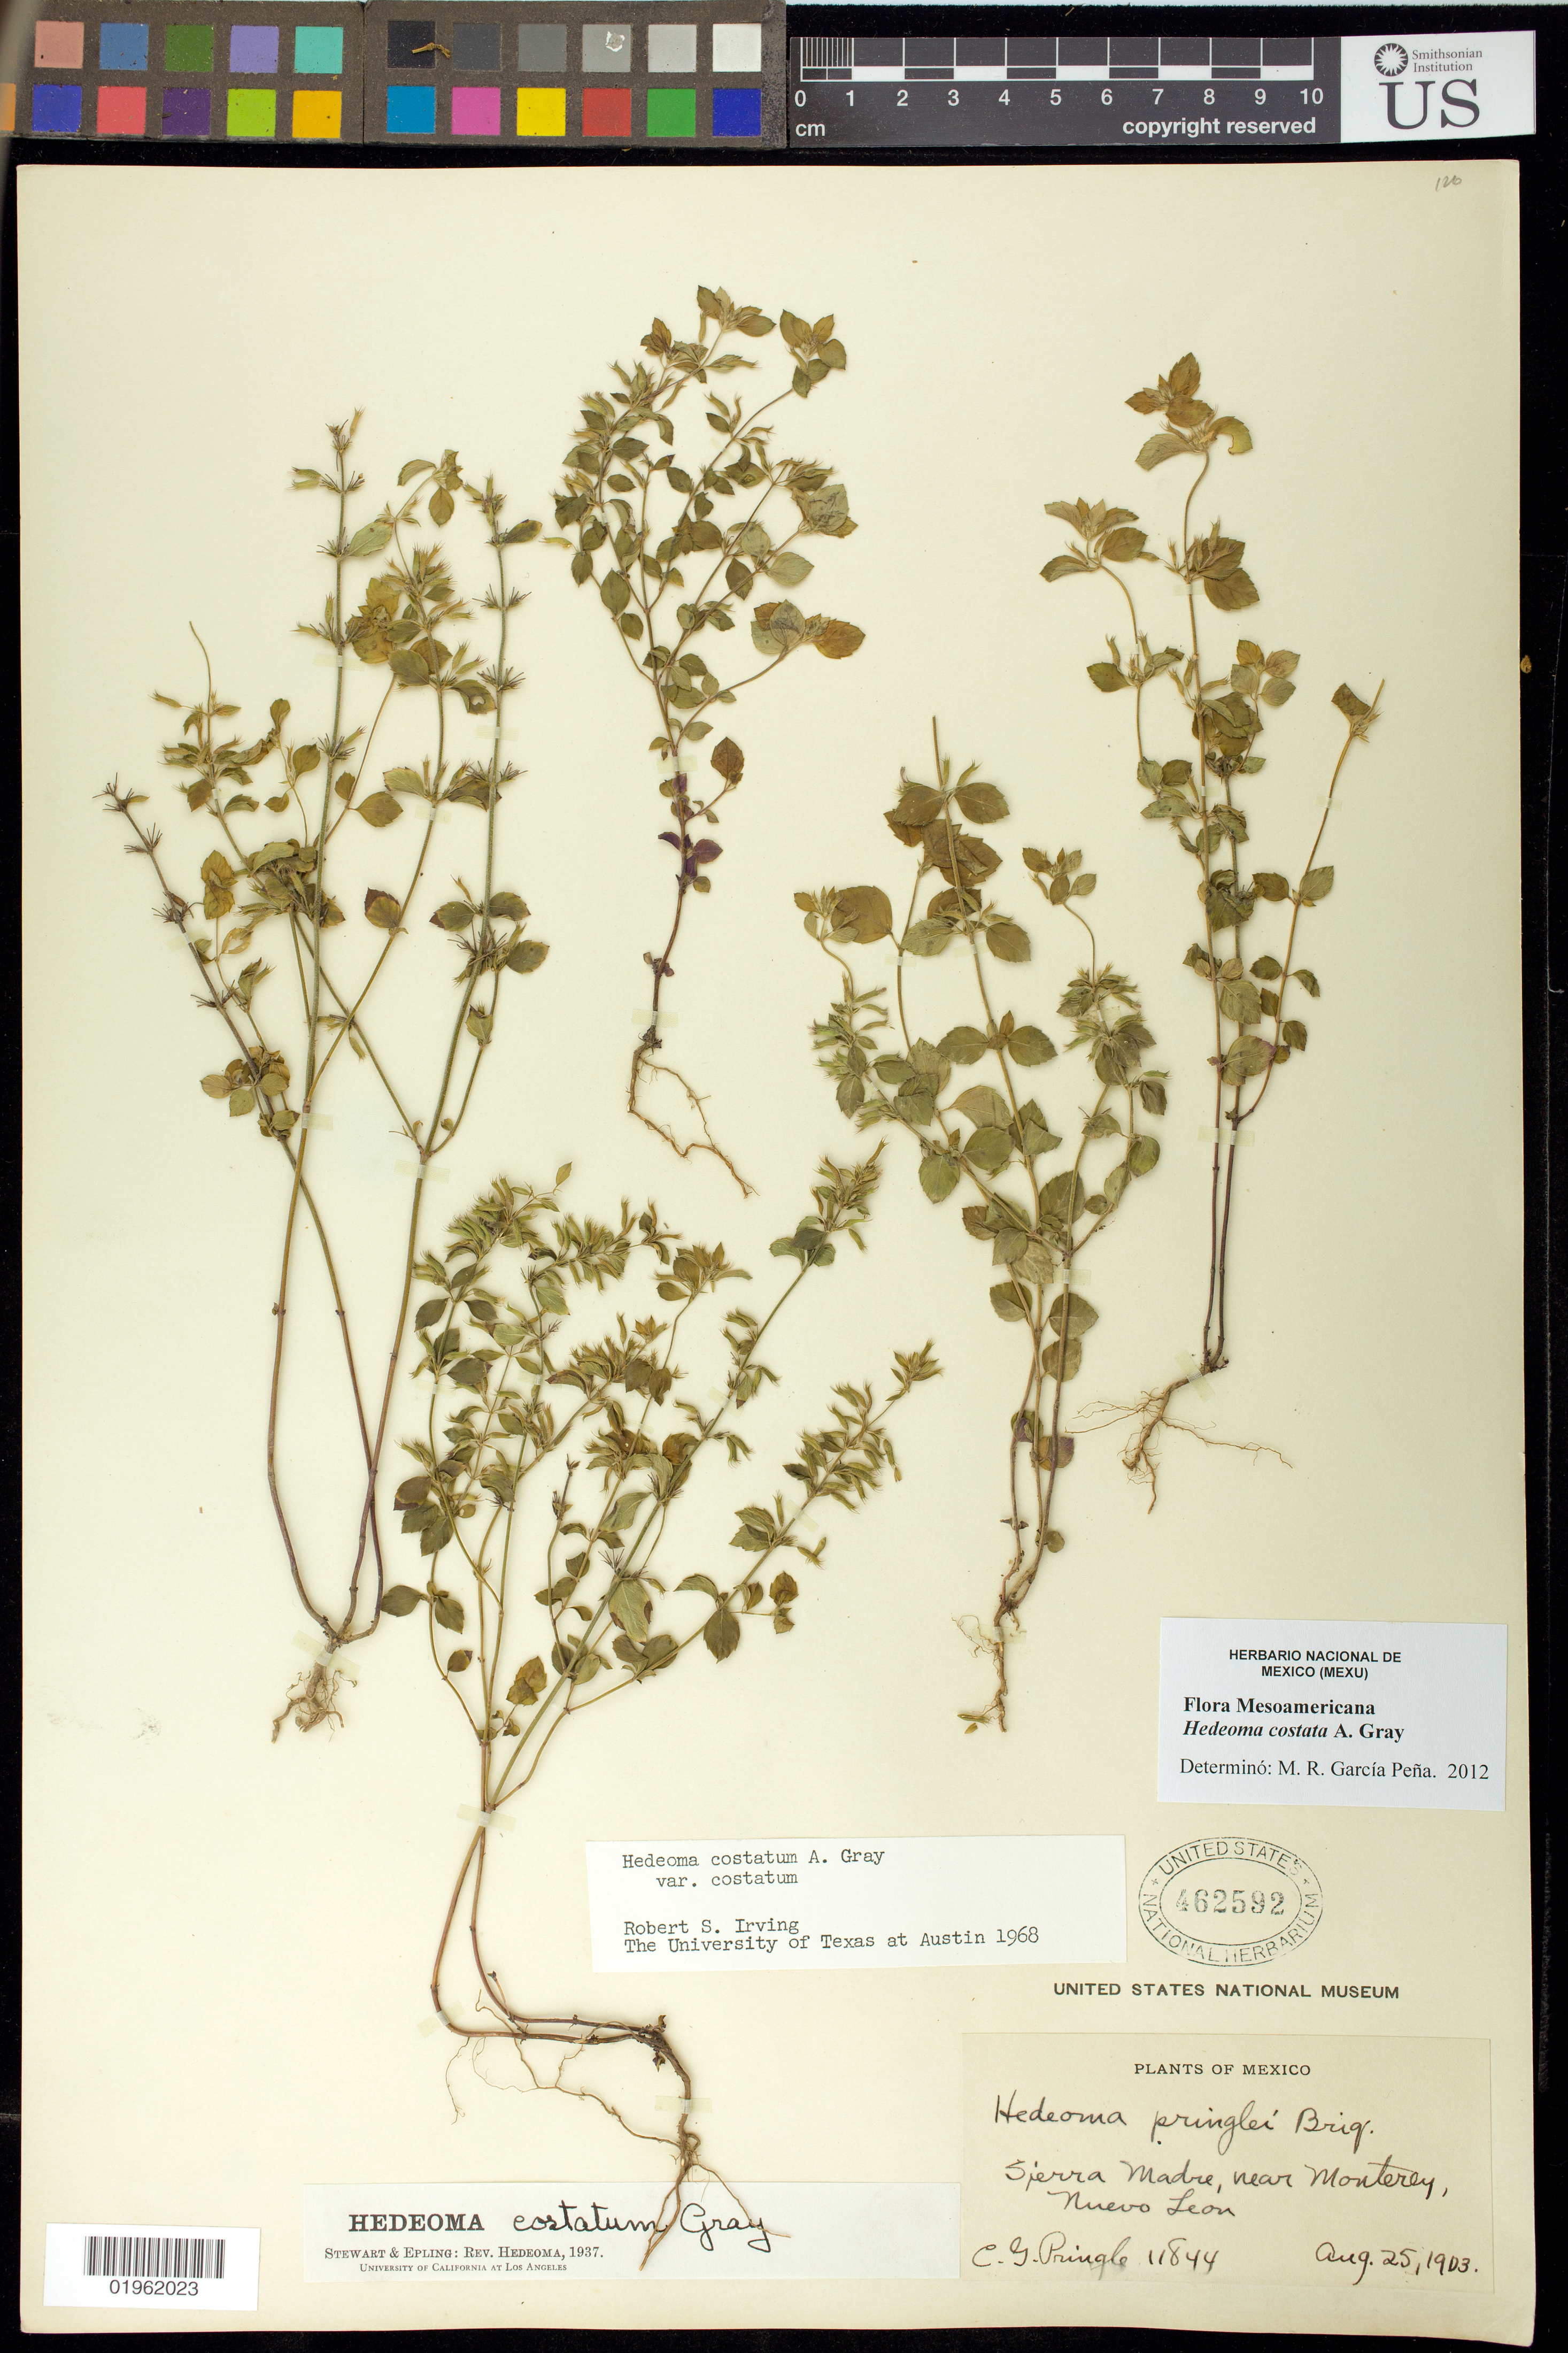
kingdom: Plantae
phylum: Tracheophyta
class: Magnoliopsida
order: Lamiales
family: Lamiaceae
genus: Hedeoma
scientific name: Hedeoma costata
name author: A. Gray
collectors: C. G. Pringle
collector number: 11844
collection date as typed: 25 Aug 1903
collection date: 1903-08-25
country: Mexico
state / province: Nuevo León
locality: Sierra Madre, near Monterrey.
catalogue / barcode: US 462592